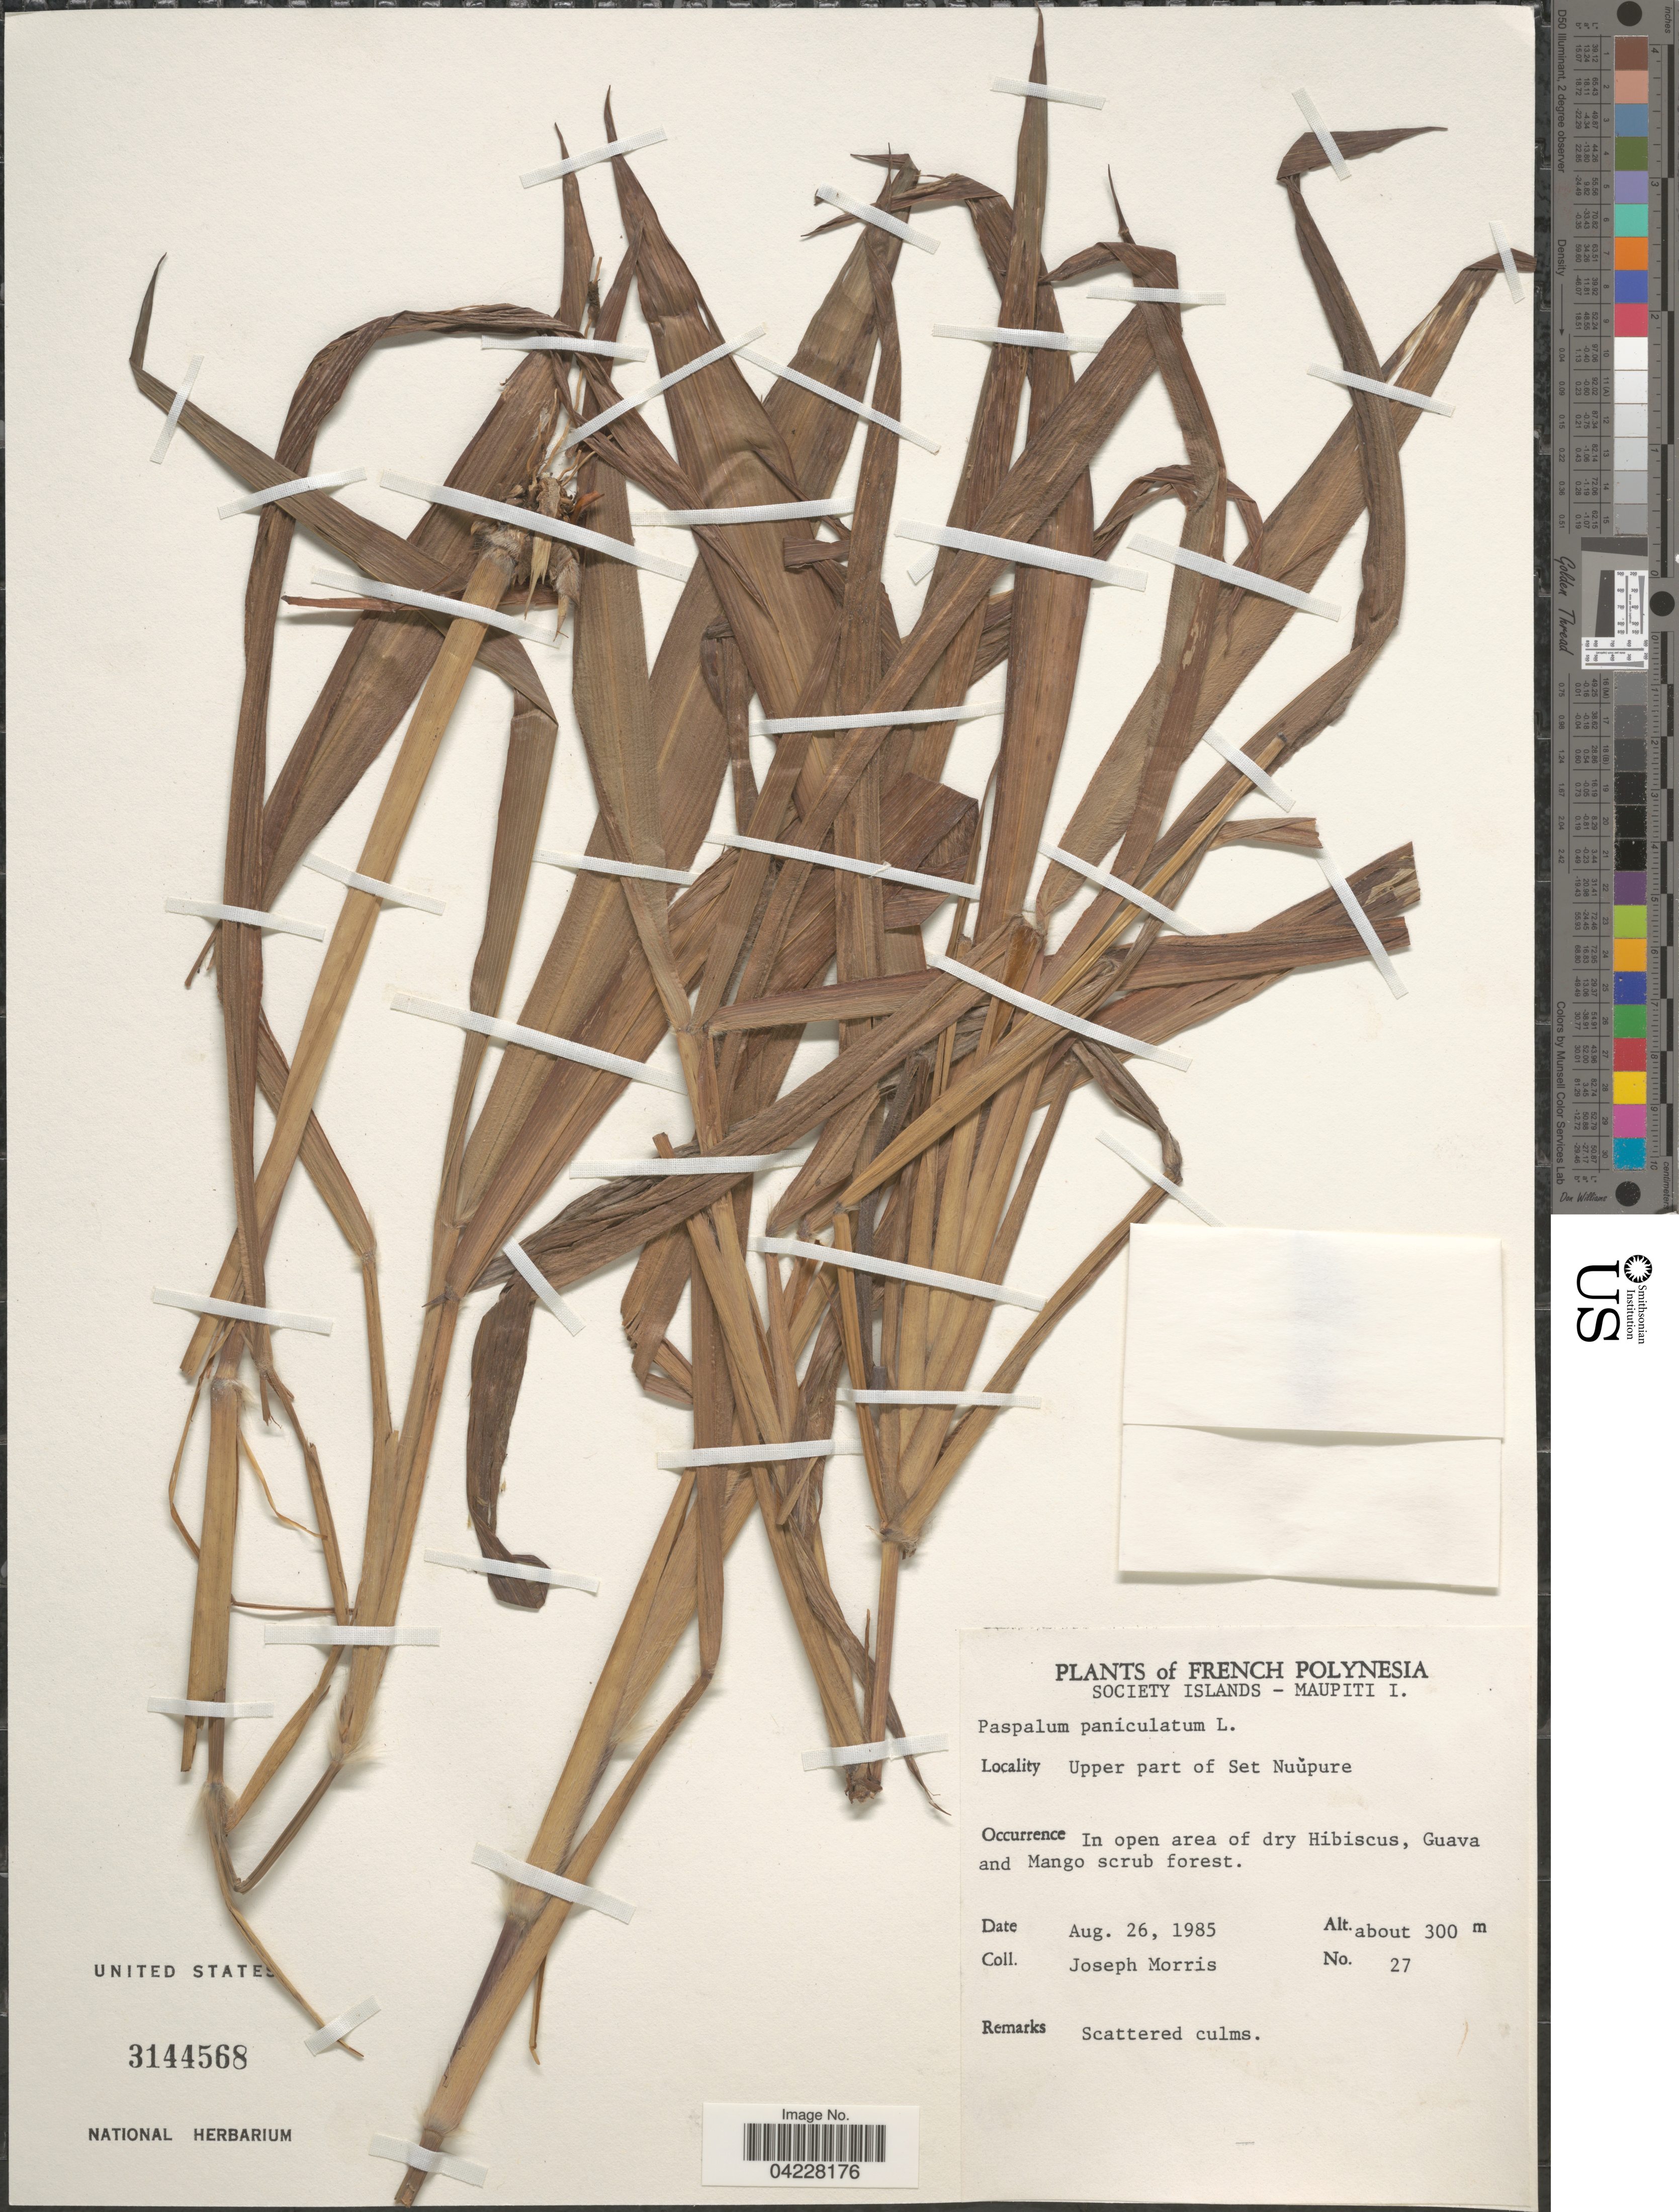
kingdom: Plantae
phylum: Tracheophyta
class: Liliopsida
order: Poales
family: Poaceae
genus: Paspalum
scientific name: Paspalum paniculatum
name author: L.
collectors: J. Morris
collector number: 27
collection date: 1985-08-26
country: French Polynesia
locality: Society Islands-Maupiti I. Upper part of Set Nuupure. In open area of dry Hibiscus, Guava and Mango scrub forest.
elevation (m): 300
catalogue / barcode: US 3144568